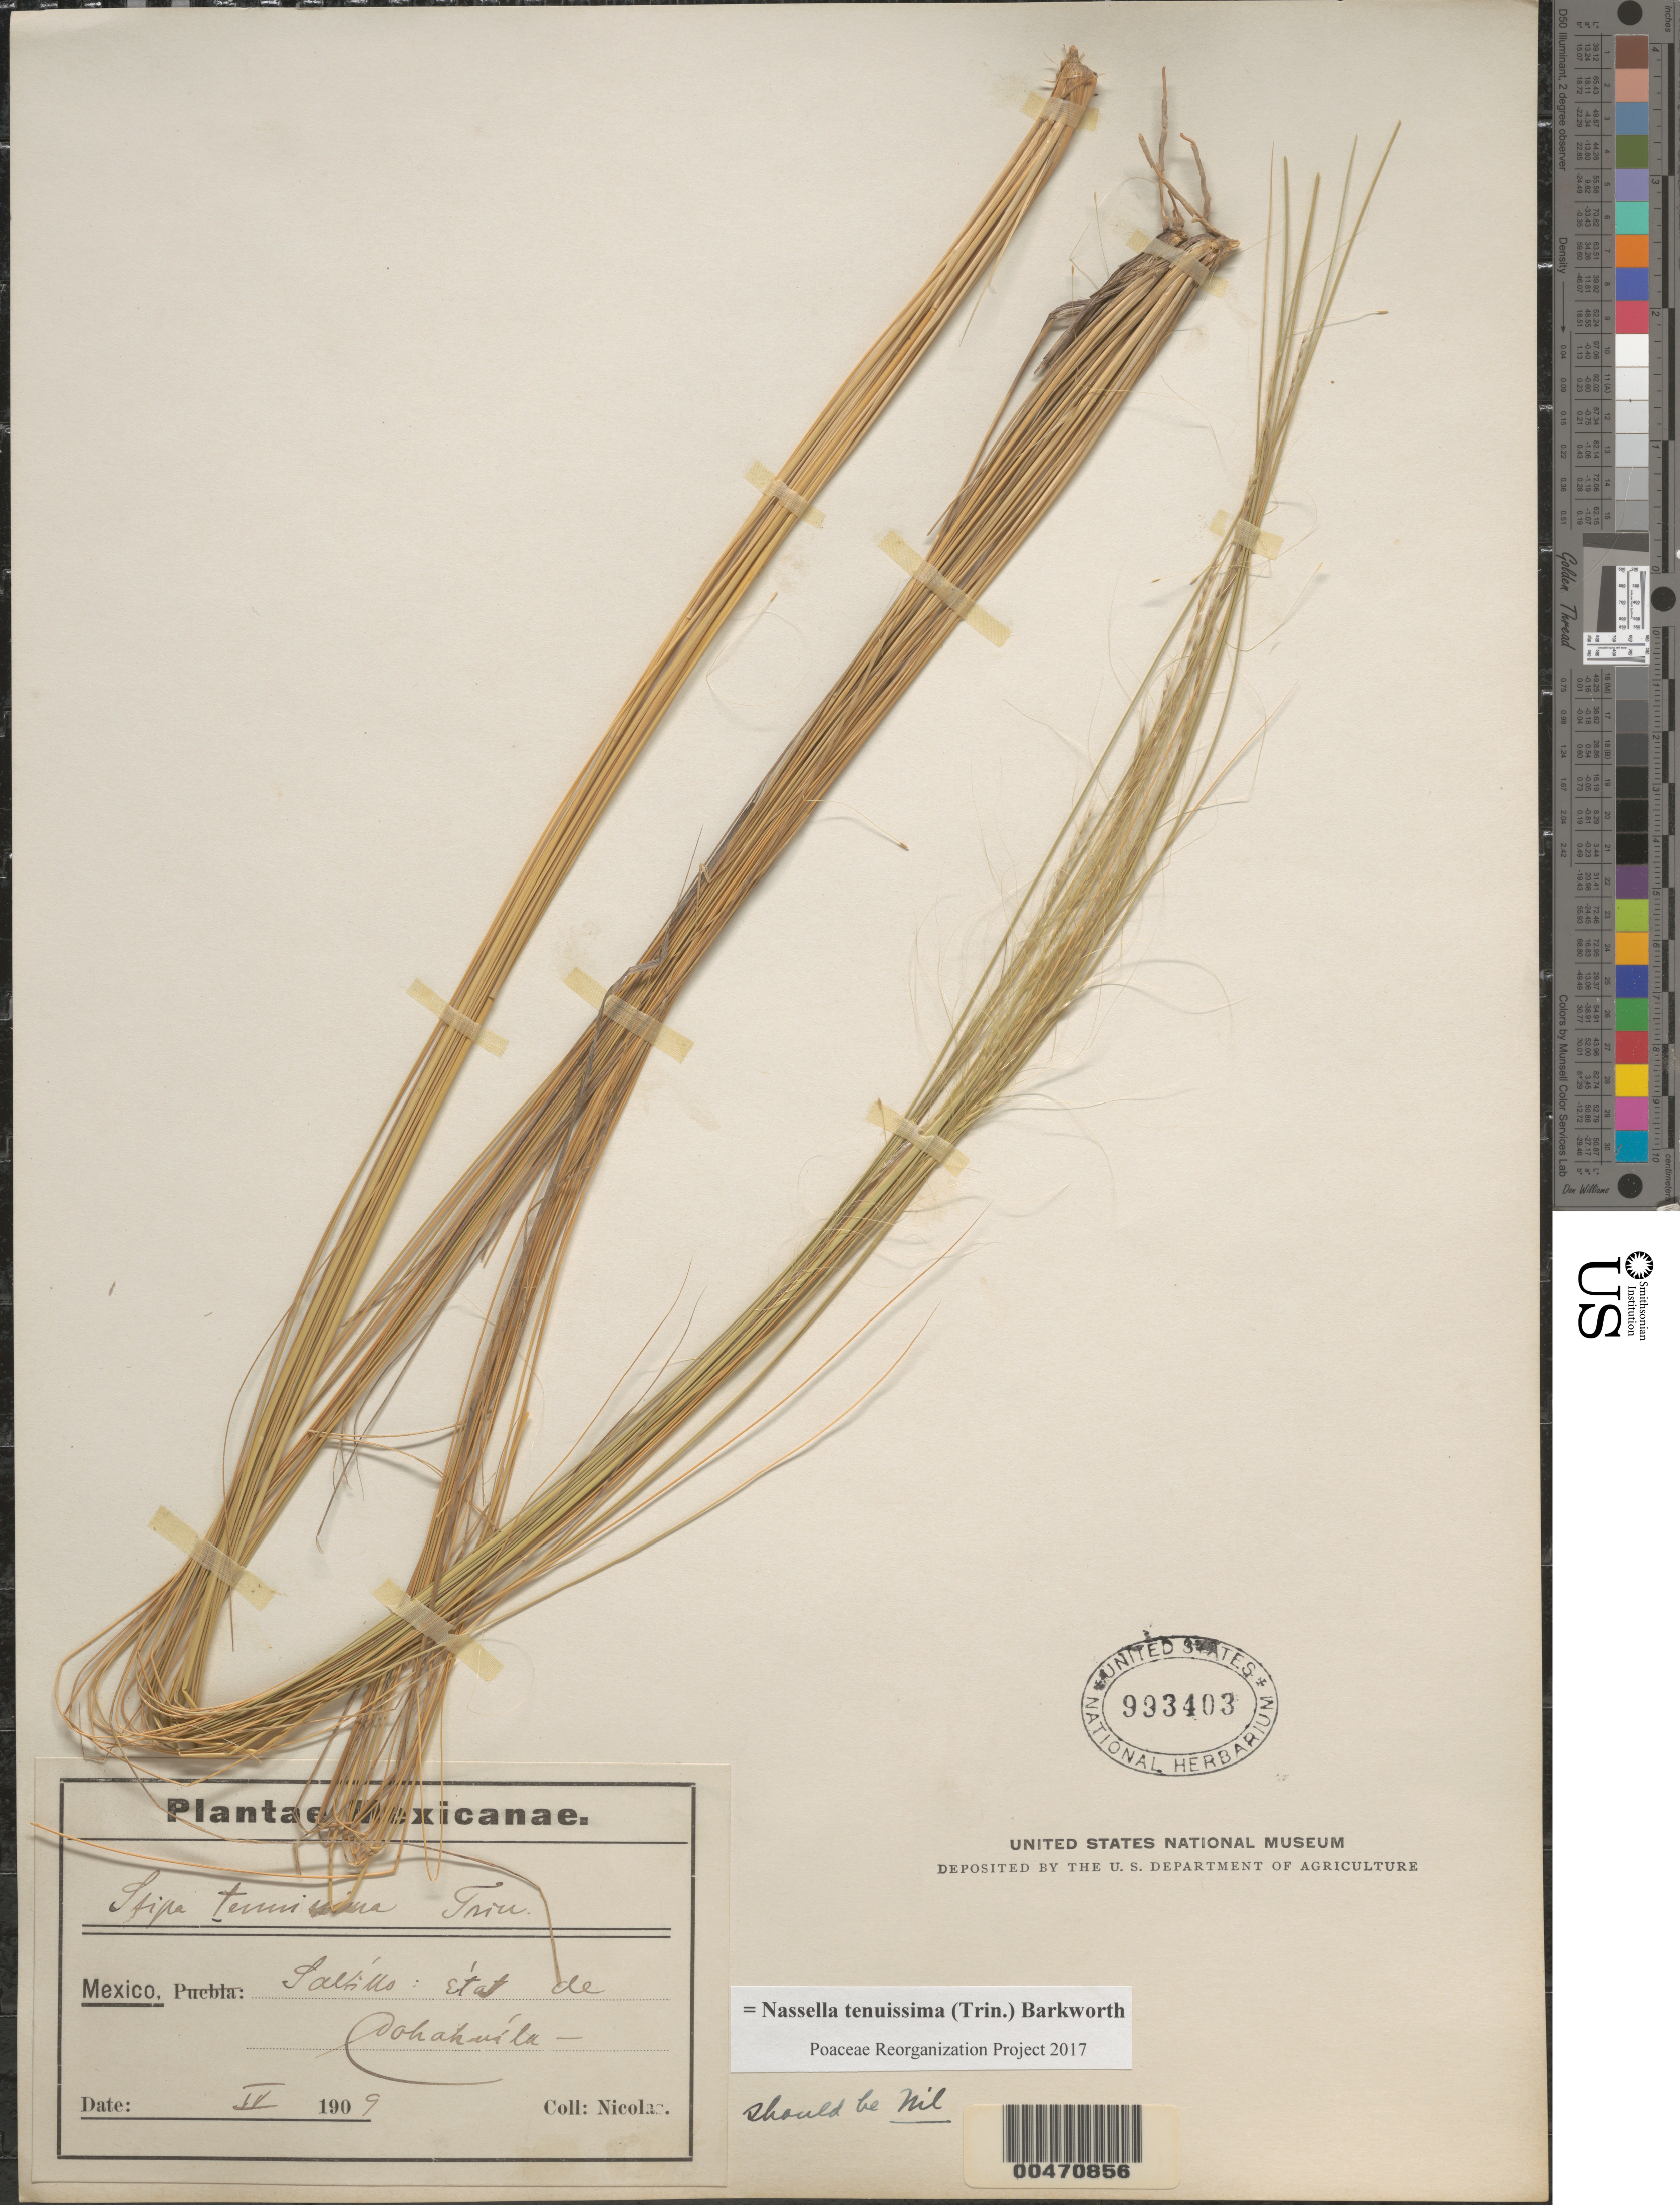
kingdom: Plantae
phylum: Tracheophyta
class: Liliopsida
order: Poales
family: Poaceae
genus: Nassella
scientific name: Nassella tenuissima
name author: (Trin.) Barkworth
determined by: Poaceae Reorganization Project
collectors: B. Nicolas & Bro. Nil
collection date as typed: Apr 1909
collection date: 1909-04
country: Mexico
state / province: Coahuila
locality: Saltillo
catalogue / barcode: US 993403